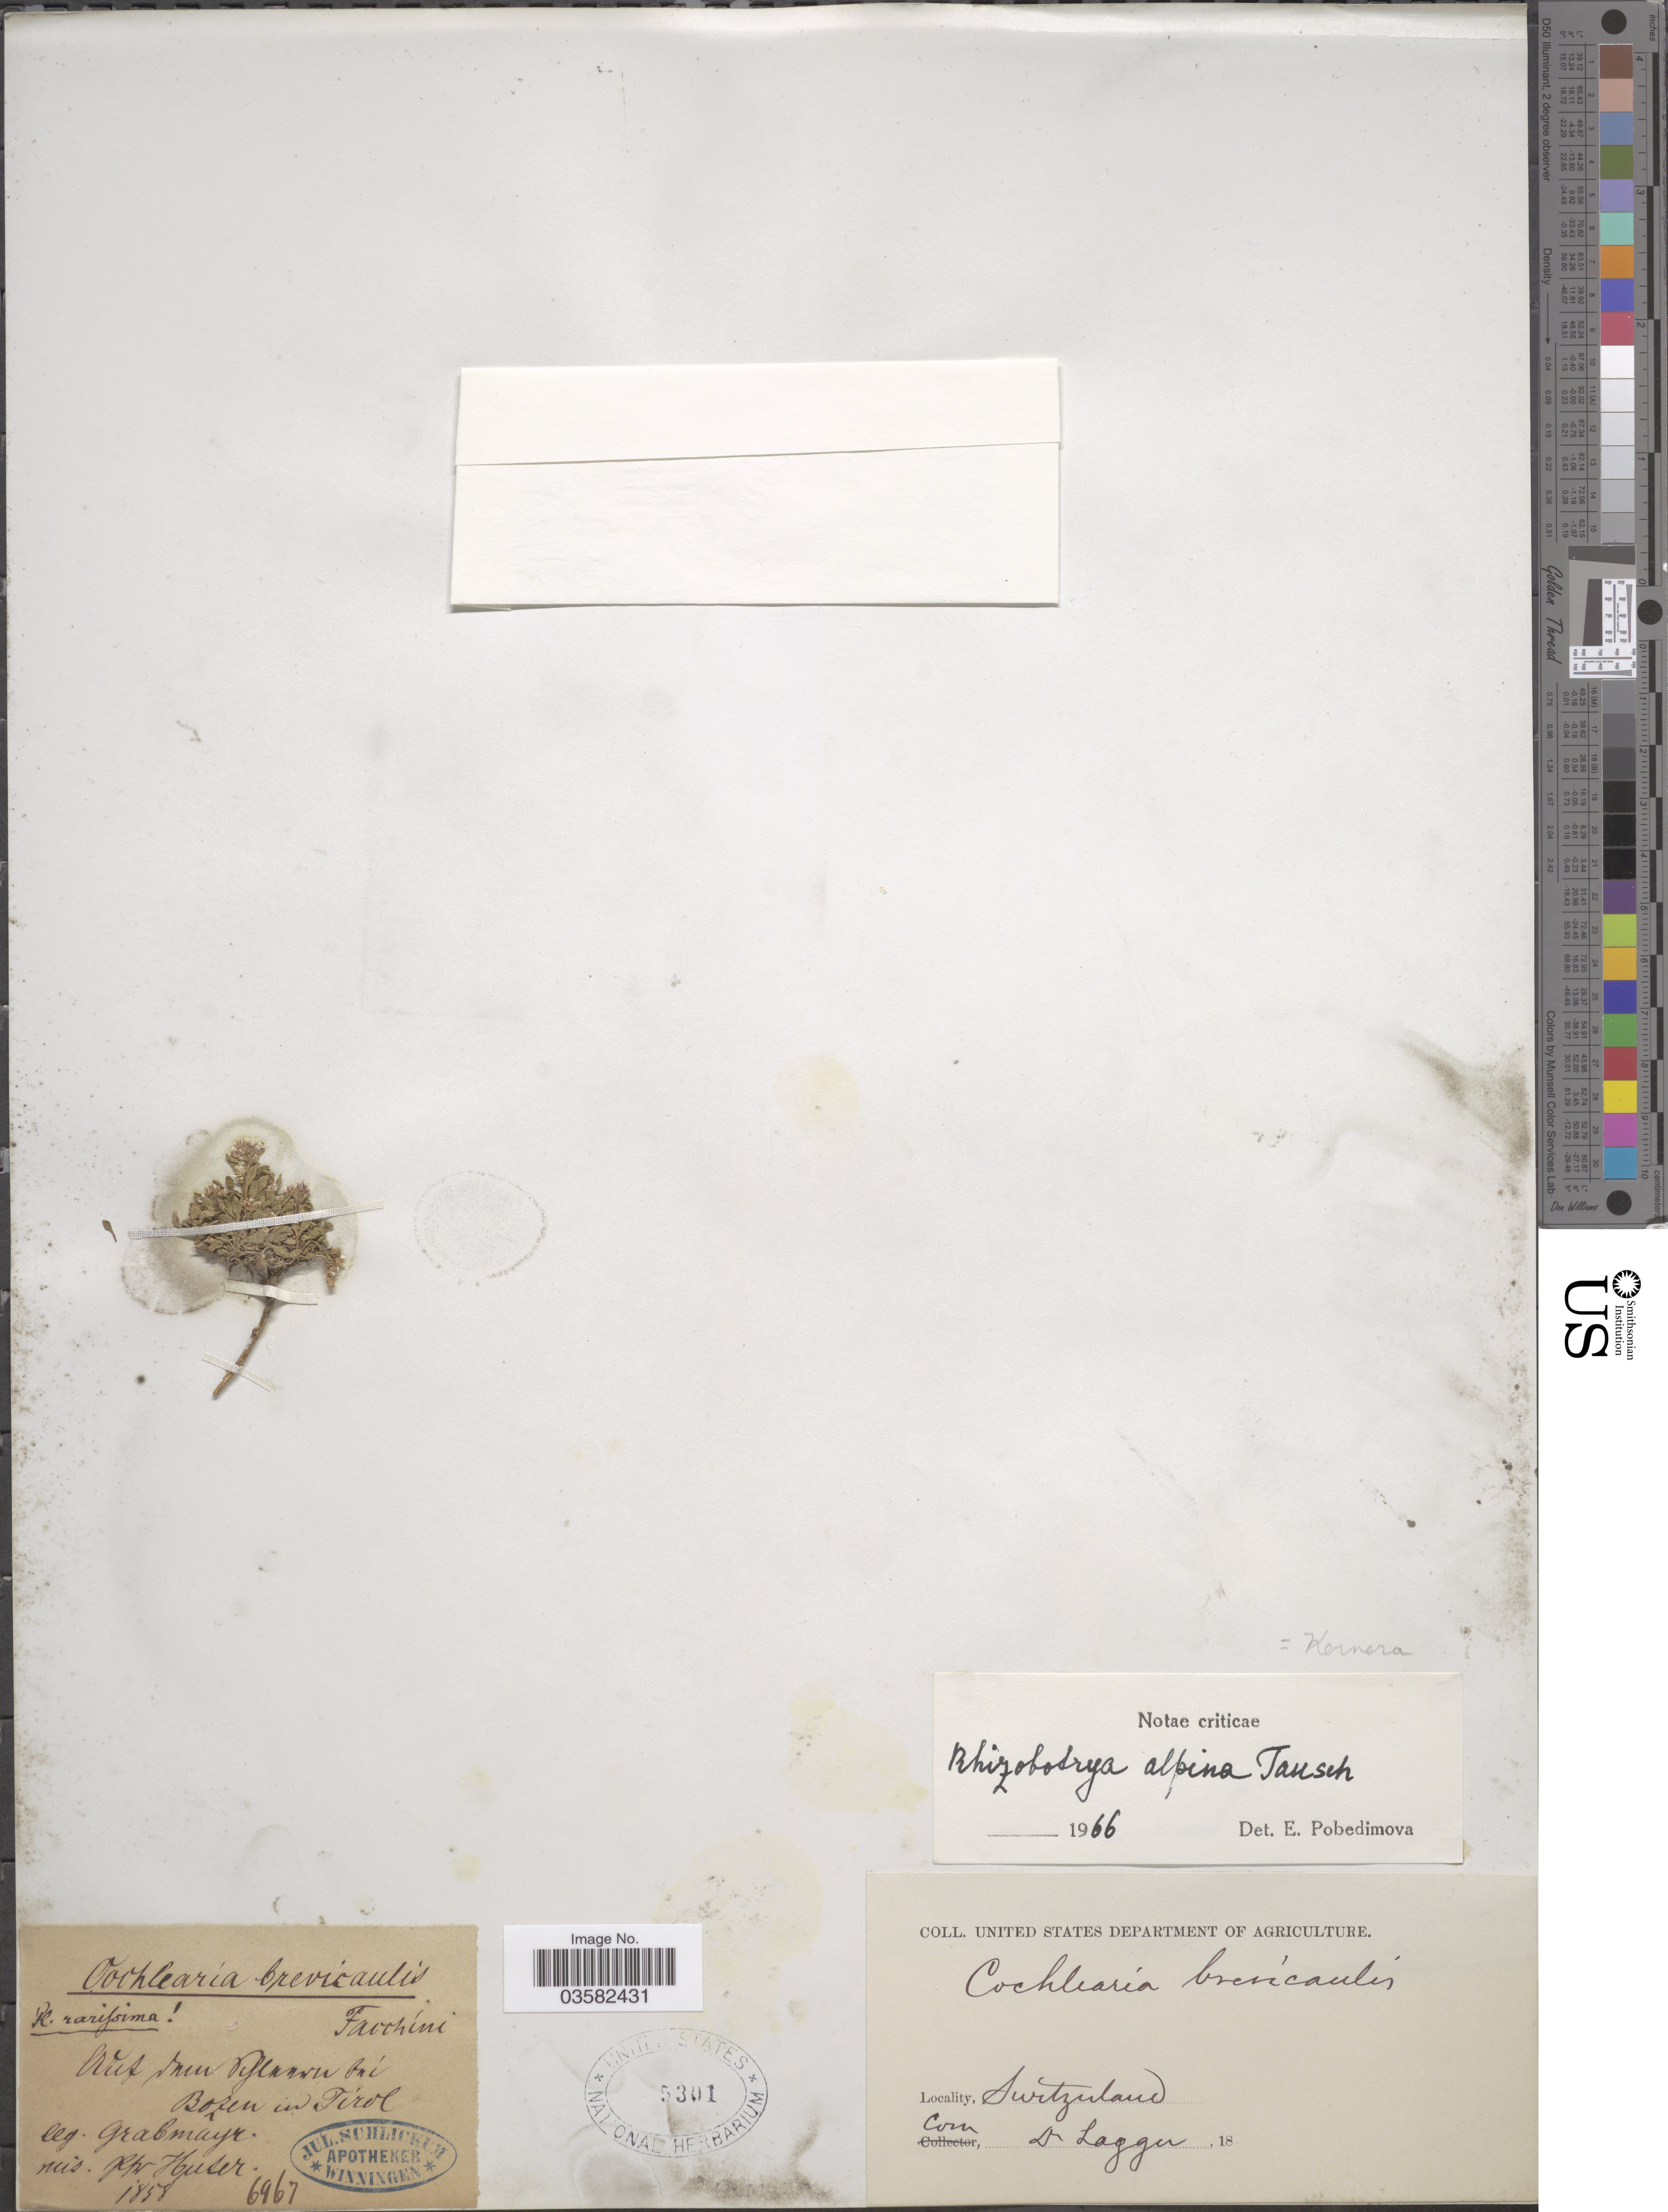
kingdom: Plantae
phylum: Tracheophyta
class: Magnoliopsida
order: Brassicales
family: Brassicaceae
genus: Kernera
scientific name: Kernera alpina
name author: (Tausch) Prantl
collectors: Grabmayr.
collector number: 6967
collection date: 1858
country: Italy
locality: Cruz [illegible text] bei Bozen in Tirol.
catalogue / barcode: US 5301